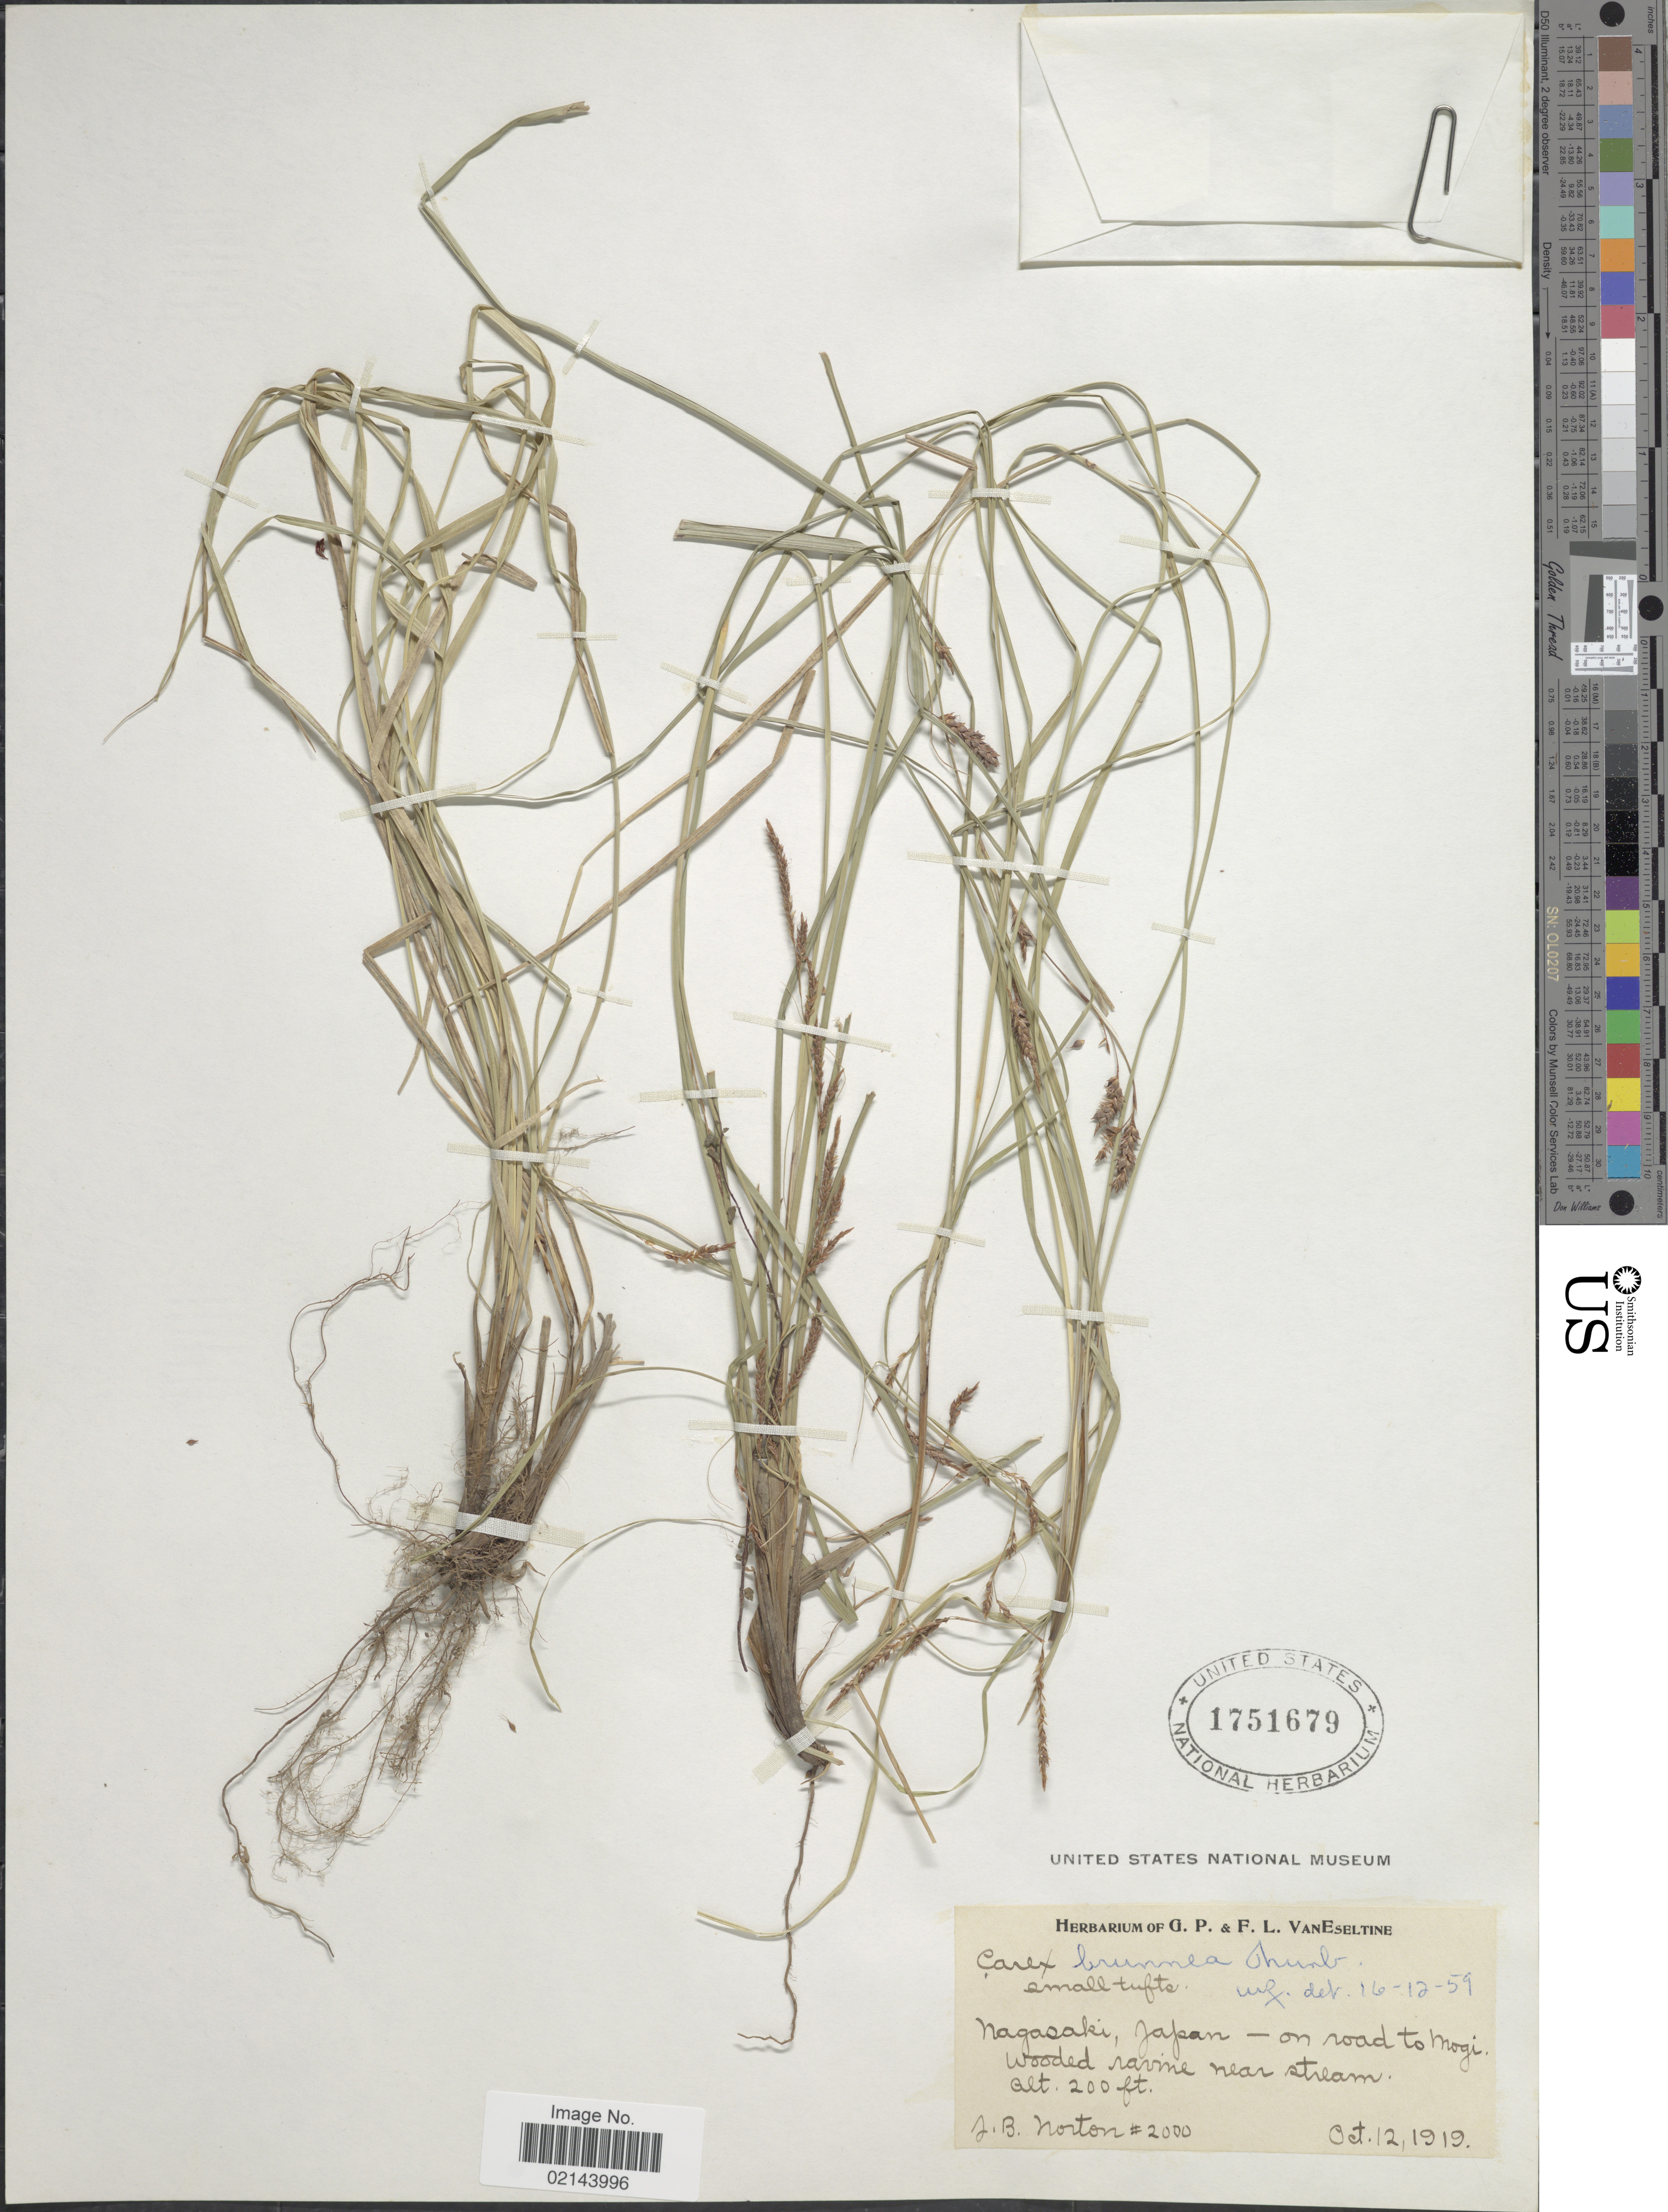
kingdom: Plantae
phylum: Tracheophyta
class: Liliopsida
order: Poales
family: Cyperaceae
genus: Carex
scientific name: Carex brunnea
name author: Thunb.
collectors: J. B. Norton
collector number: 2000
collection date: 1919-10-12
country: Japan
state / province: Nagasaki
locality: On road to Mogi wooded ravine near stream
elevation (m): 61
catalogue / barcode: US 1751679